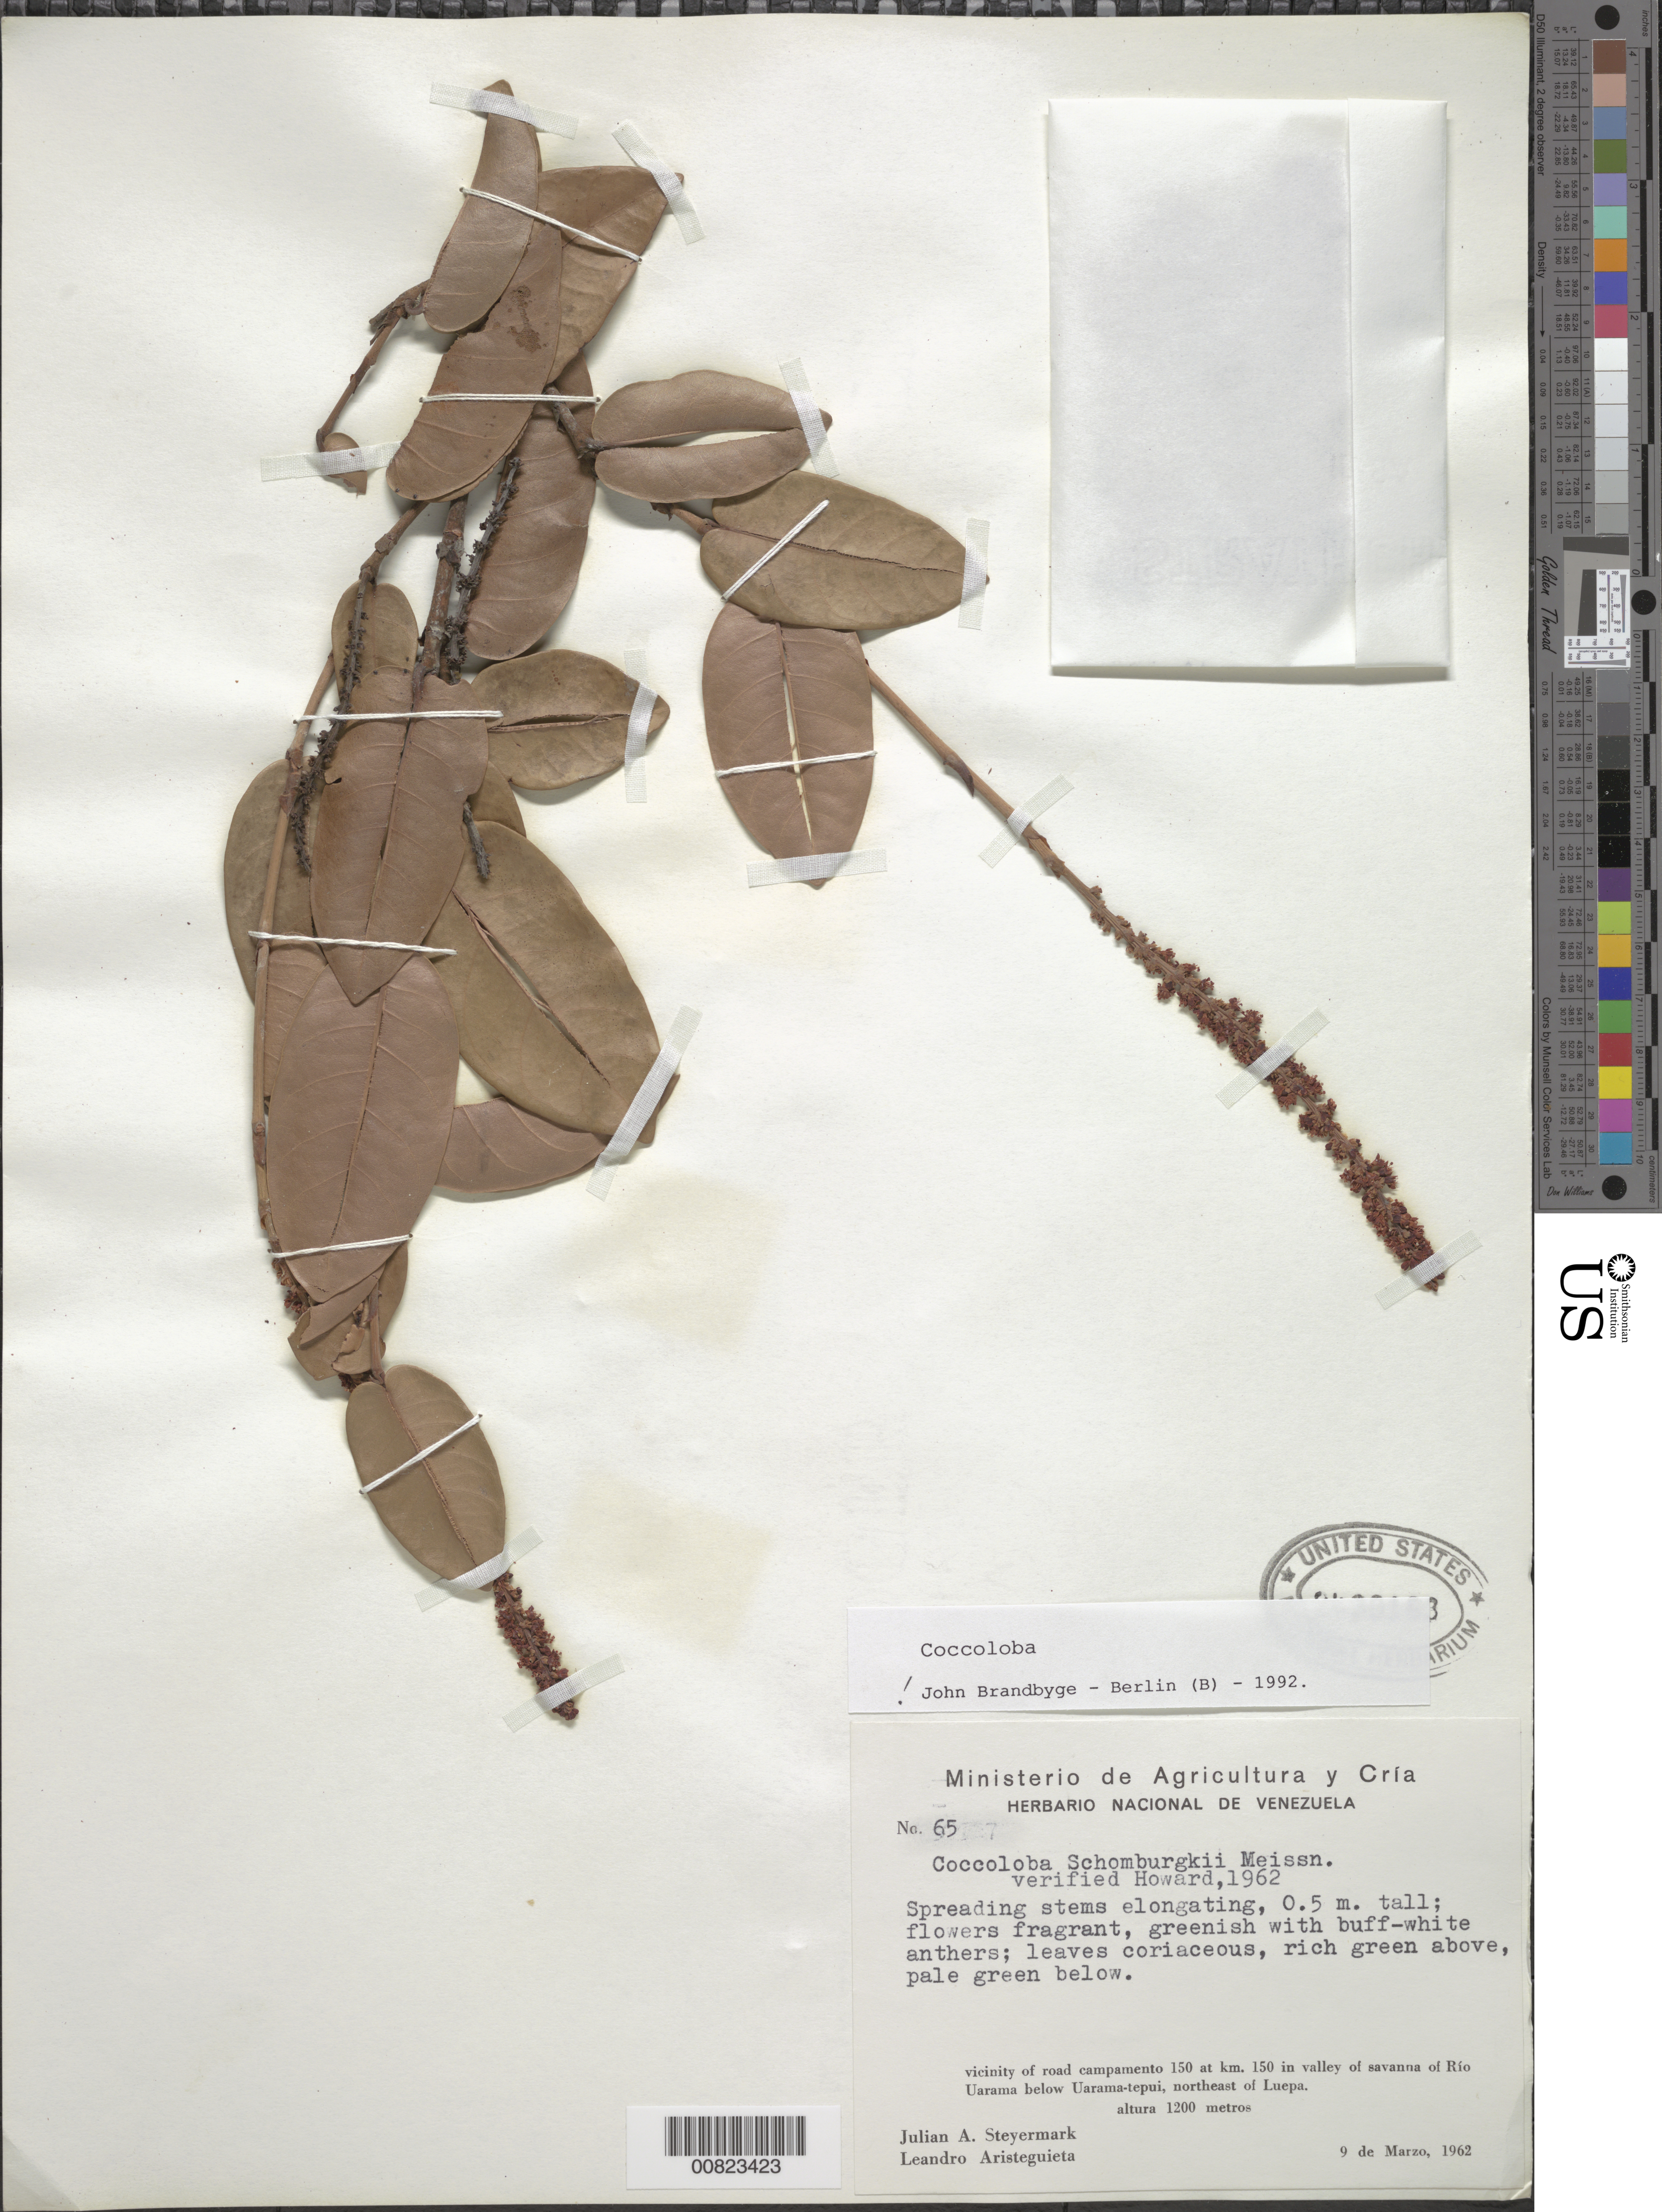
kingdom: Plantae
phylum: Tracheophyta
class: Magnoliopsida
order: Caryophyllales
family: Polygonaceae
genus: Coccoloba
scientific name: Coccoloba schomburgkii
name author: Meisn.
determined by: Brandbyge, J.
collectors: J. Steyermark & L. Aristeguieta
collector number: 62 65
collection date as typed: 9-Mar-62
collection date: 1962-03-09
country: Venezuela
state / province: Bolívar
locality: Río Uarama below Uarama-tepuí, vic of Campamento 150 at km 150 in valley of savanna, NE of Luepa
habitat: Valley of savanna of river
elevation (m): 1200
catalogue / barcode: US 2430163